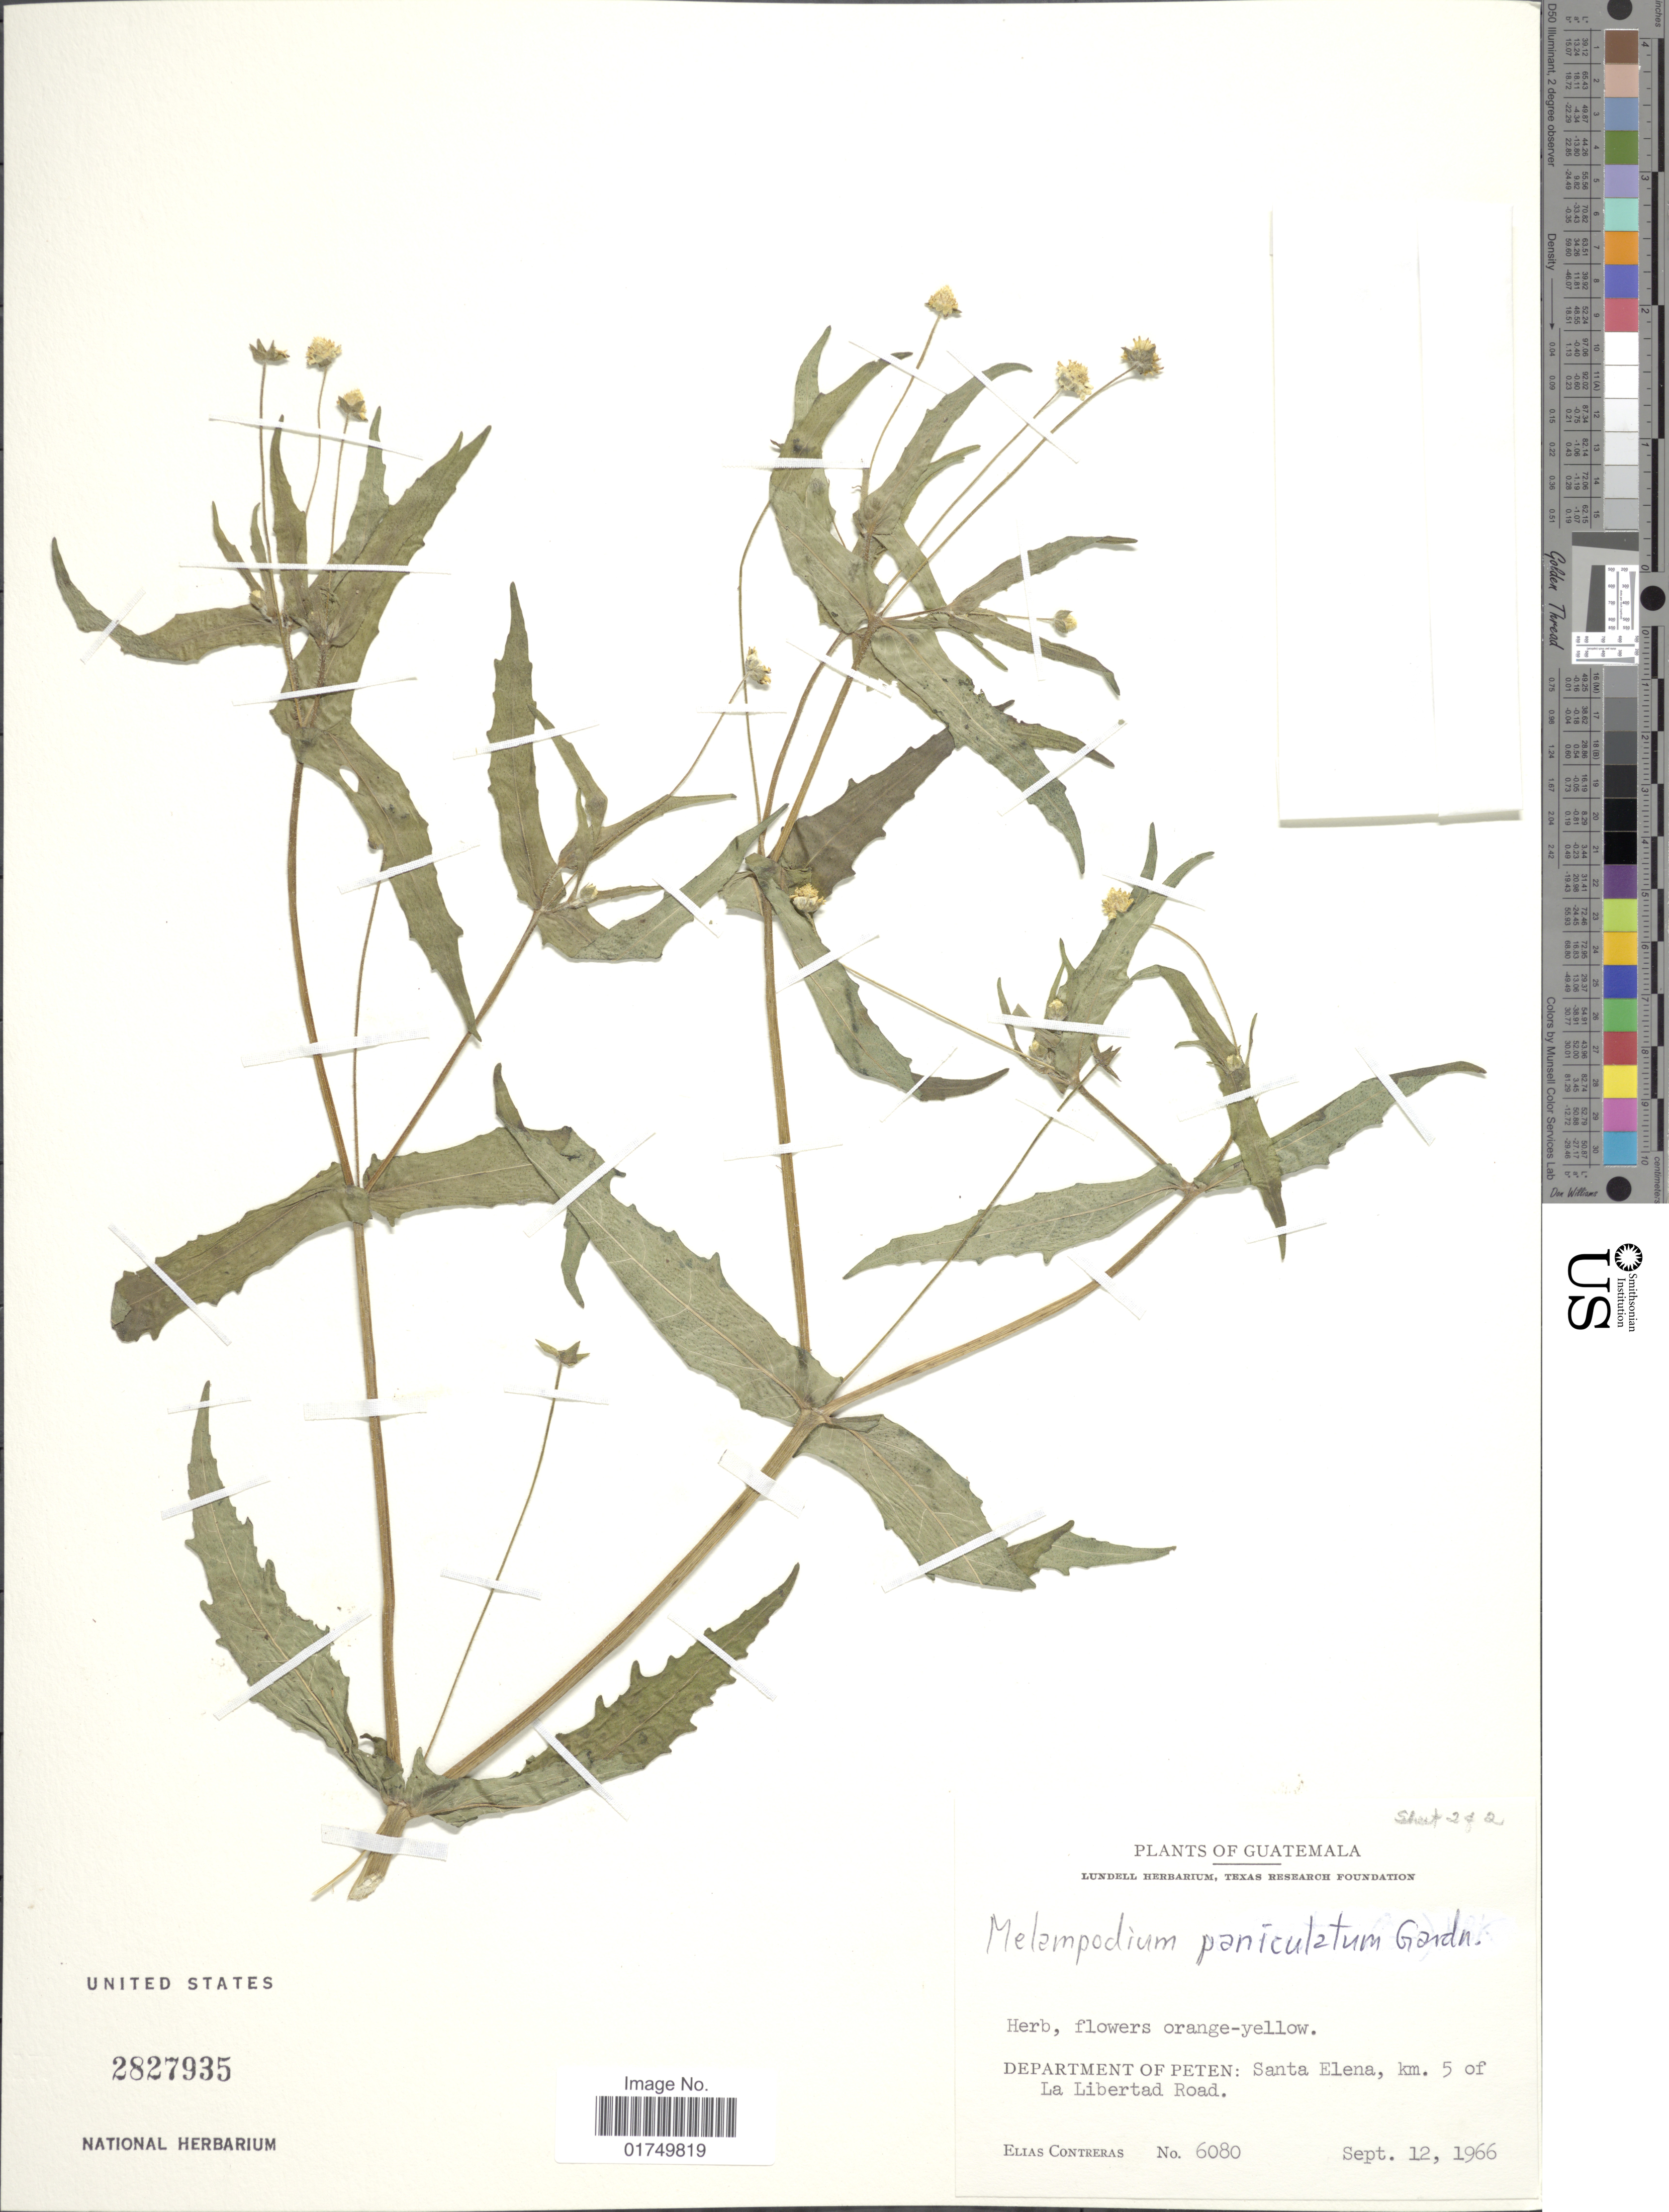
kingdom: Plantae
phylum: Tracheophyta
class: Magnoliopsida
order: Asterales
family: Asteraceae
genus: Melampodium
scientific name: Melampodium paniculatum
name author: Gardner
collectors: E. Contreras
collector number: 6080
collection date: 1966-09-12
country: Guatemala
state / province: El Petén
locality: Santa Elena, km. 5 of La Libertad Road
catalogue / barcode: US 2827935